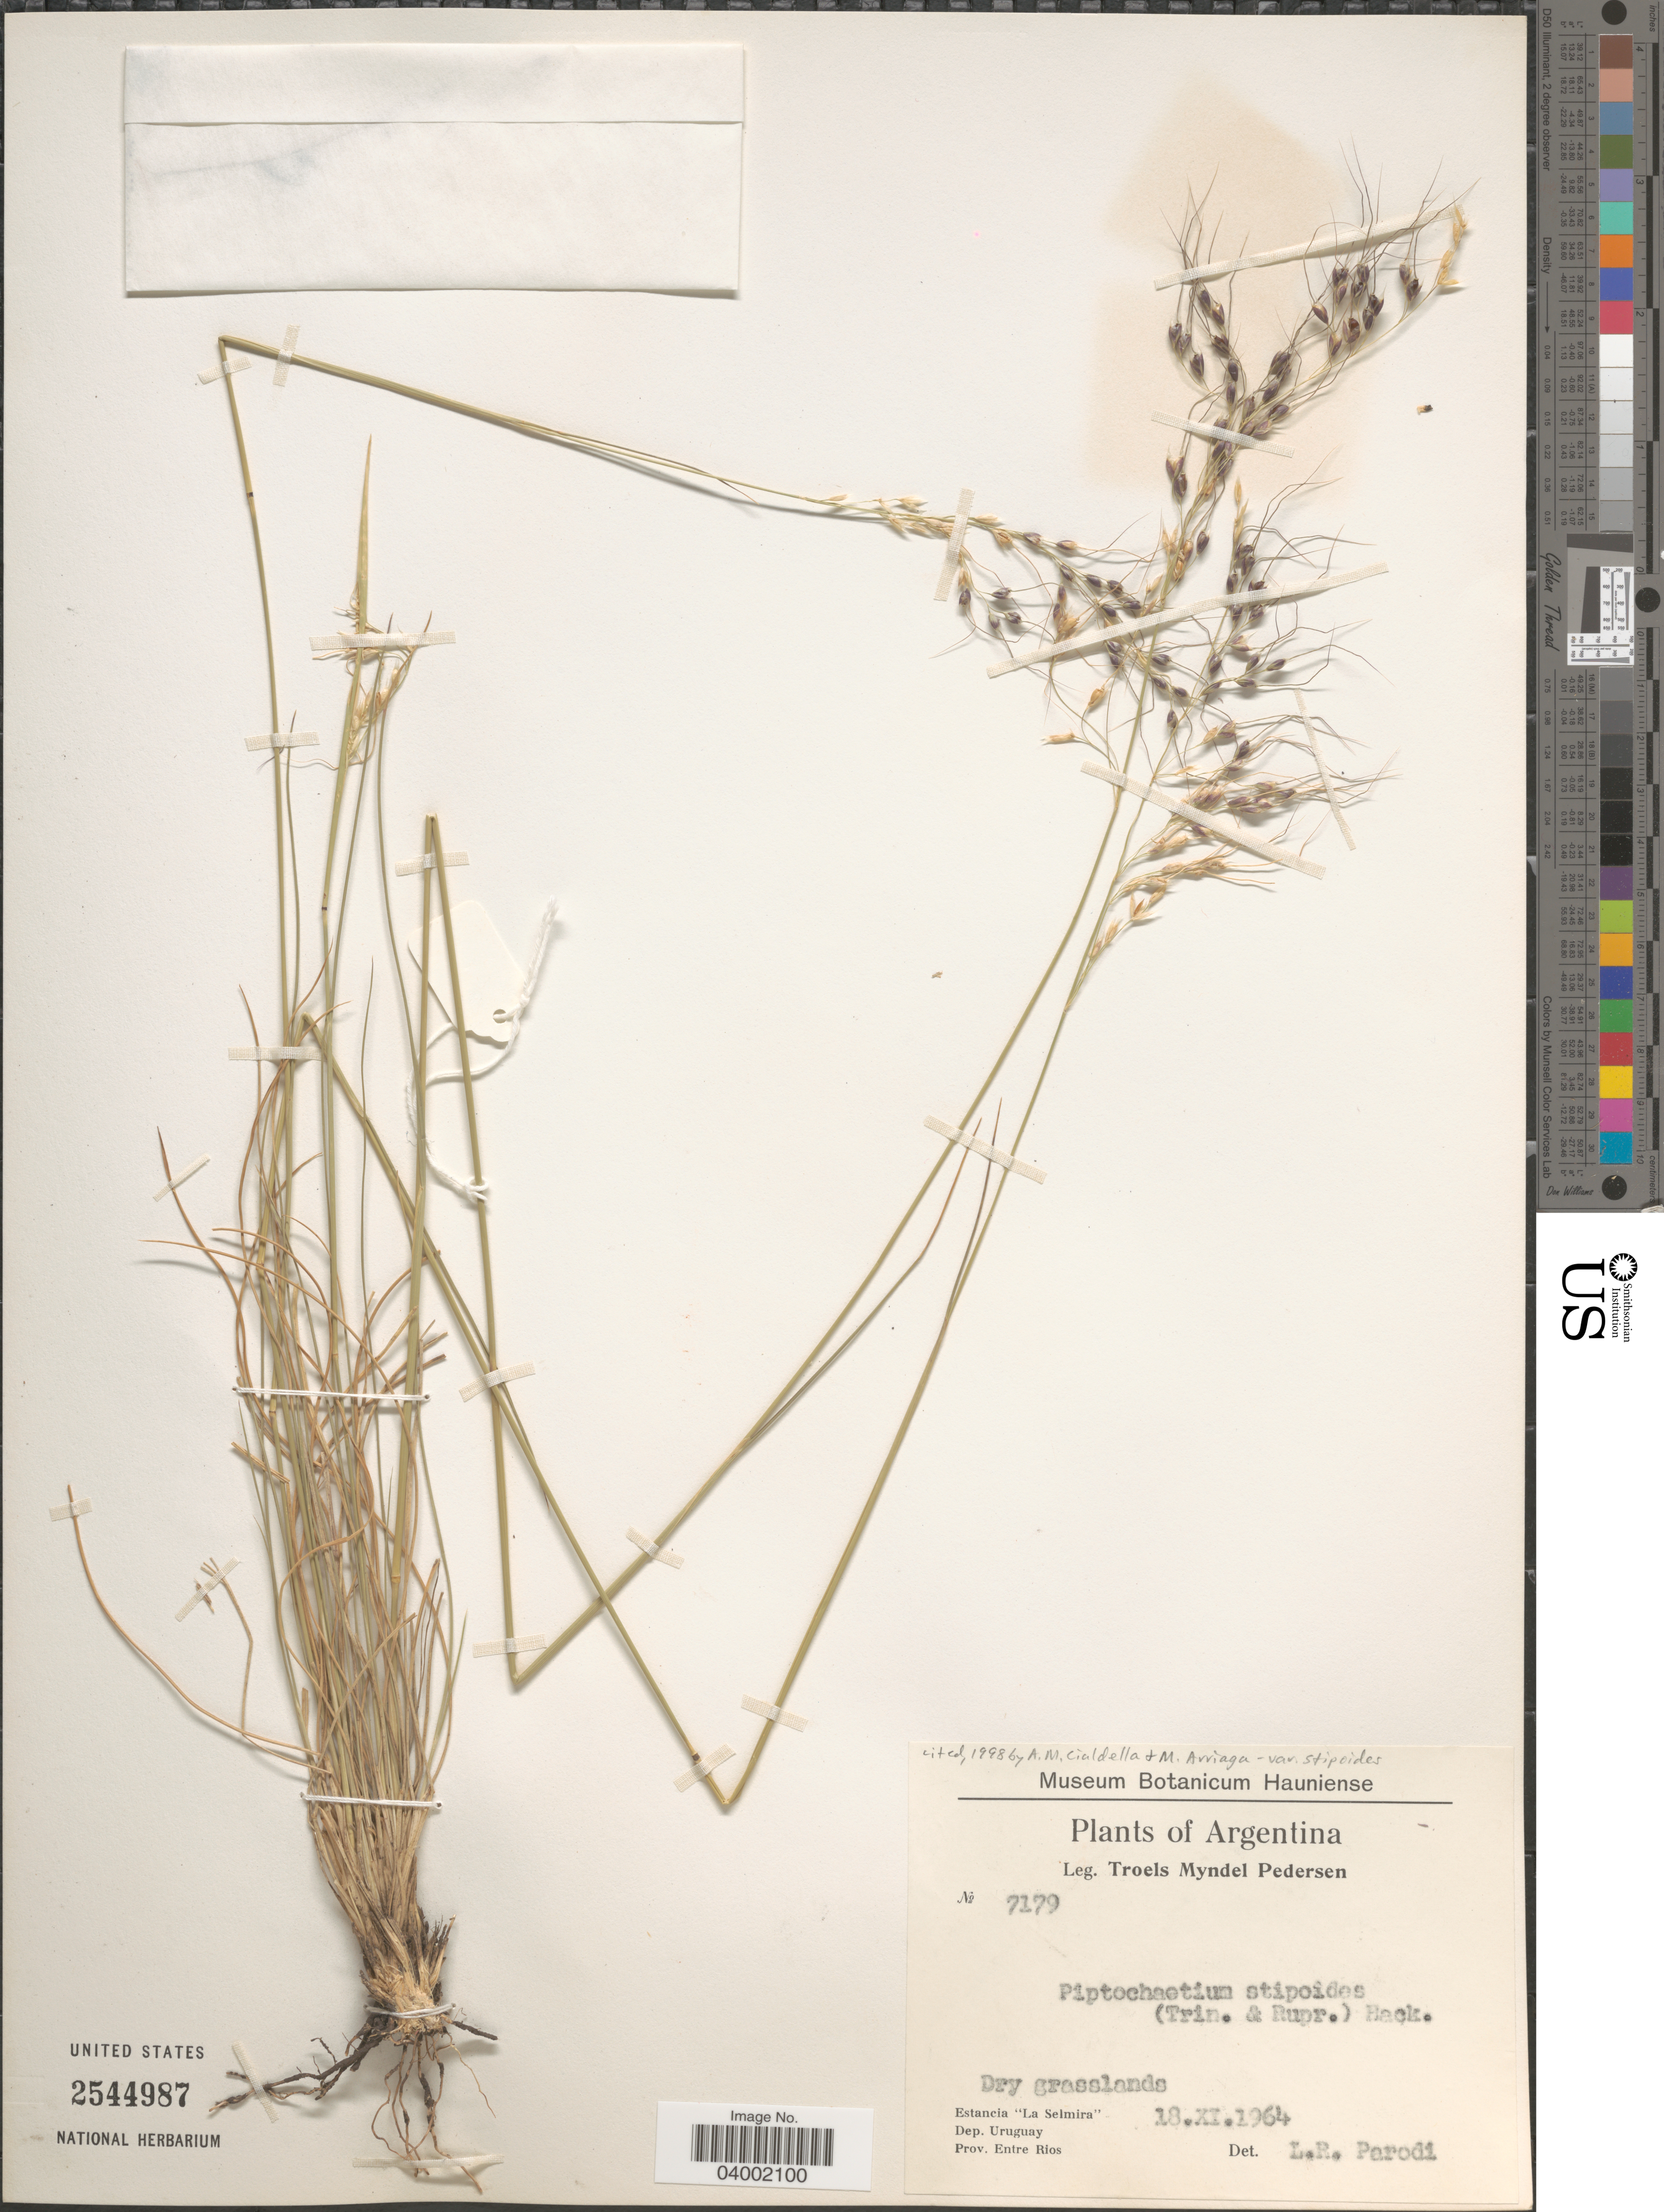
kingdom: Plantae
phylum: Tracheophyta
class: Liliopsida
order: Poales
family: Poaceae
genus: Piptochaetium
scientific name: Piptochaetium stipoides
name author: (Trin. & Rupr.) Hack. & Arechav.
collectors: T. Pederson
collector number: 7179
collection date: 1964-11-18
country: Argentina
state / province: Entre Rios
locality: Estancia "La Selmira". Dep. Uruguay.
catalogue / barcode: US 2544987